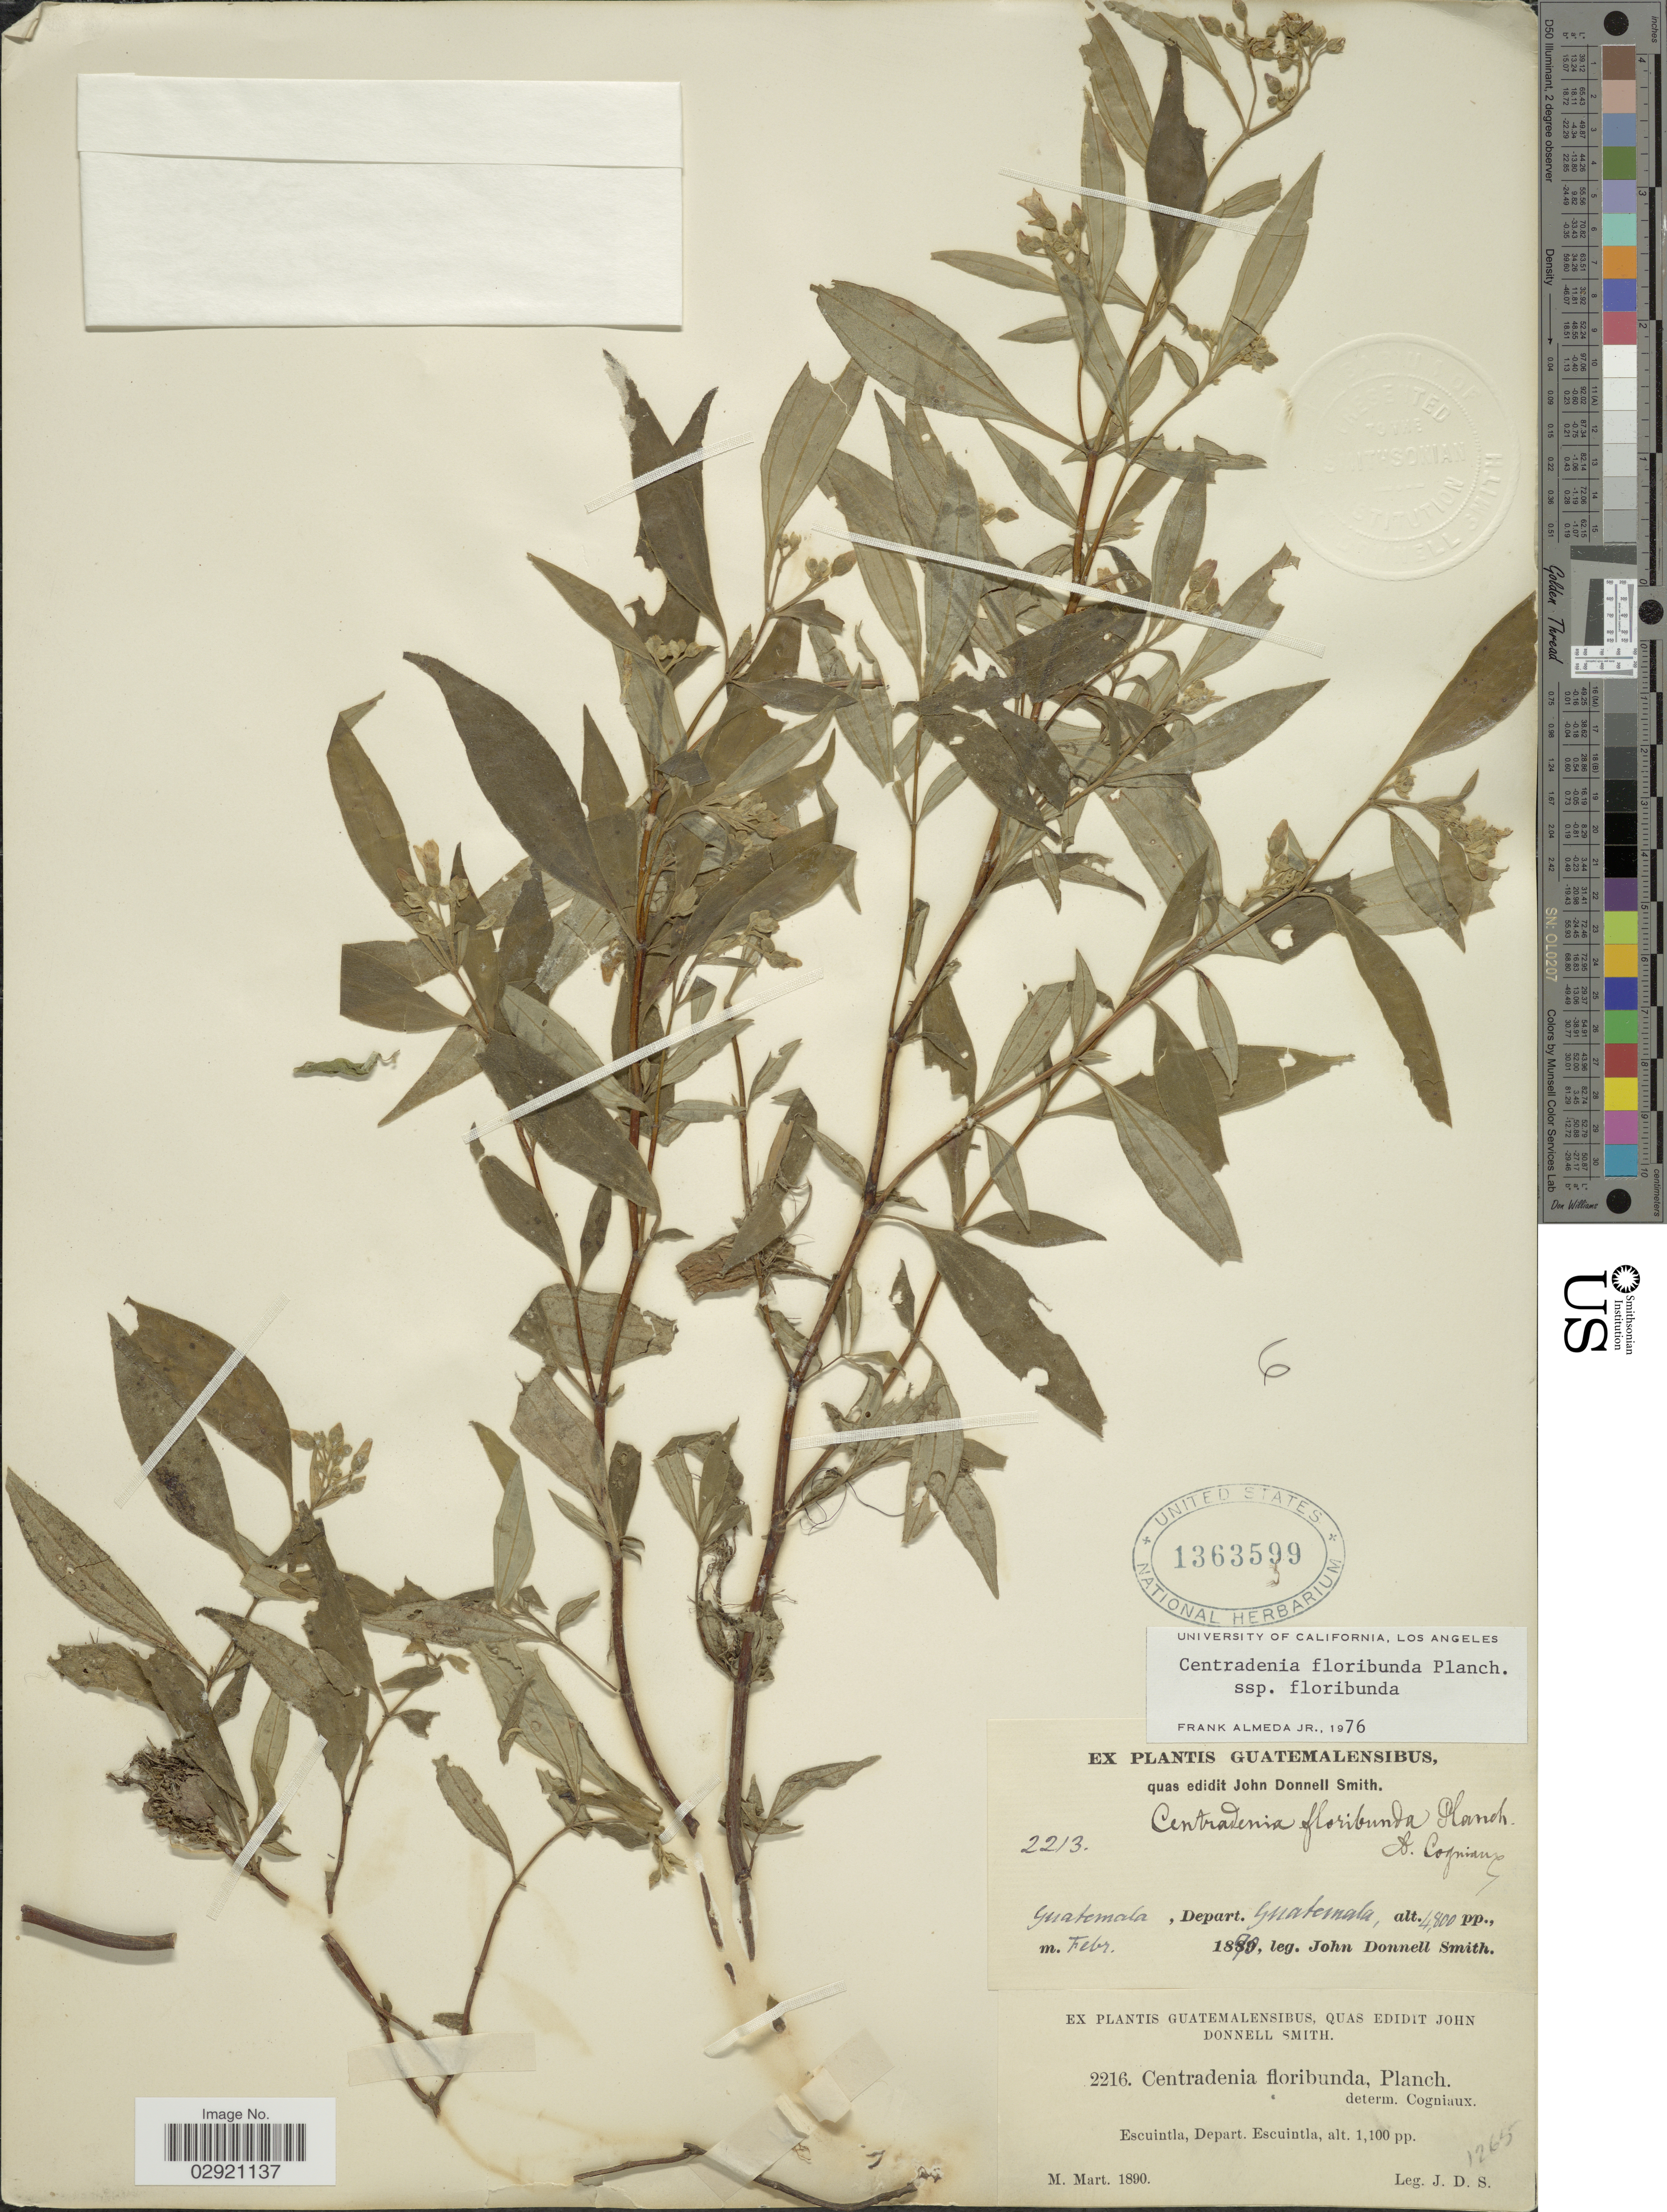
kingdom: Plantae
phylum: Tracheophyta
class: Magnoliopsida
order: Myrtales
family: Melastomataceae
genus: Centradenia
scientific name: Centradenia floribunda subsp. floribunda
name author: Planch.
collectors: J. Donnell Smith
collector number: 2216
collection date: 1890-03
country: Guatemala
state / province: Escuintla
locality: Depart. Escuintla.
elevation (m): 335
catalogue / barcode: US 1363599-2